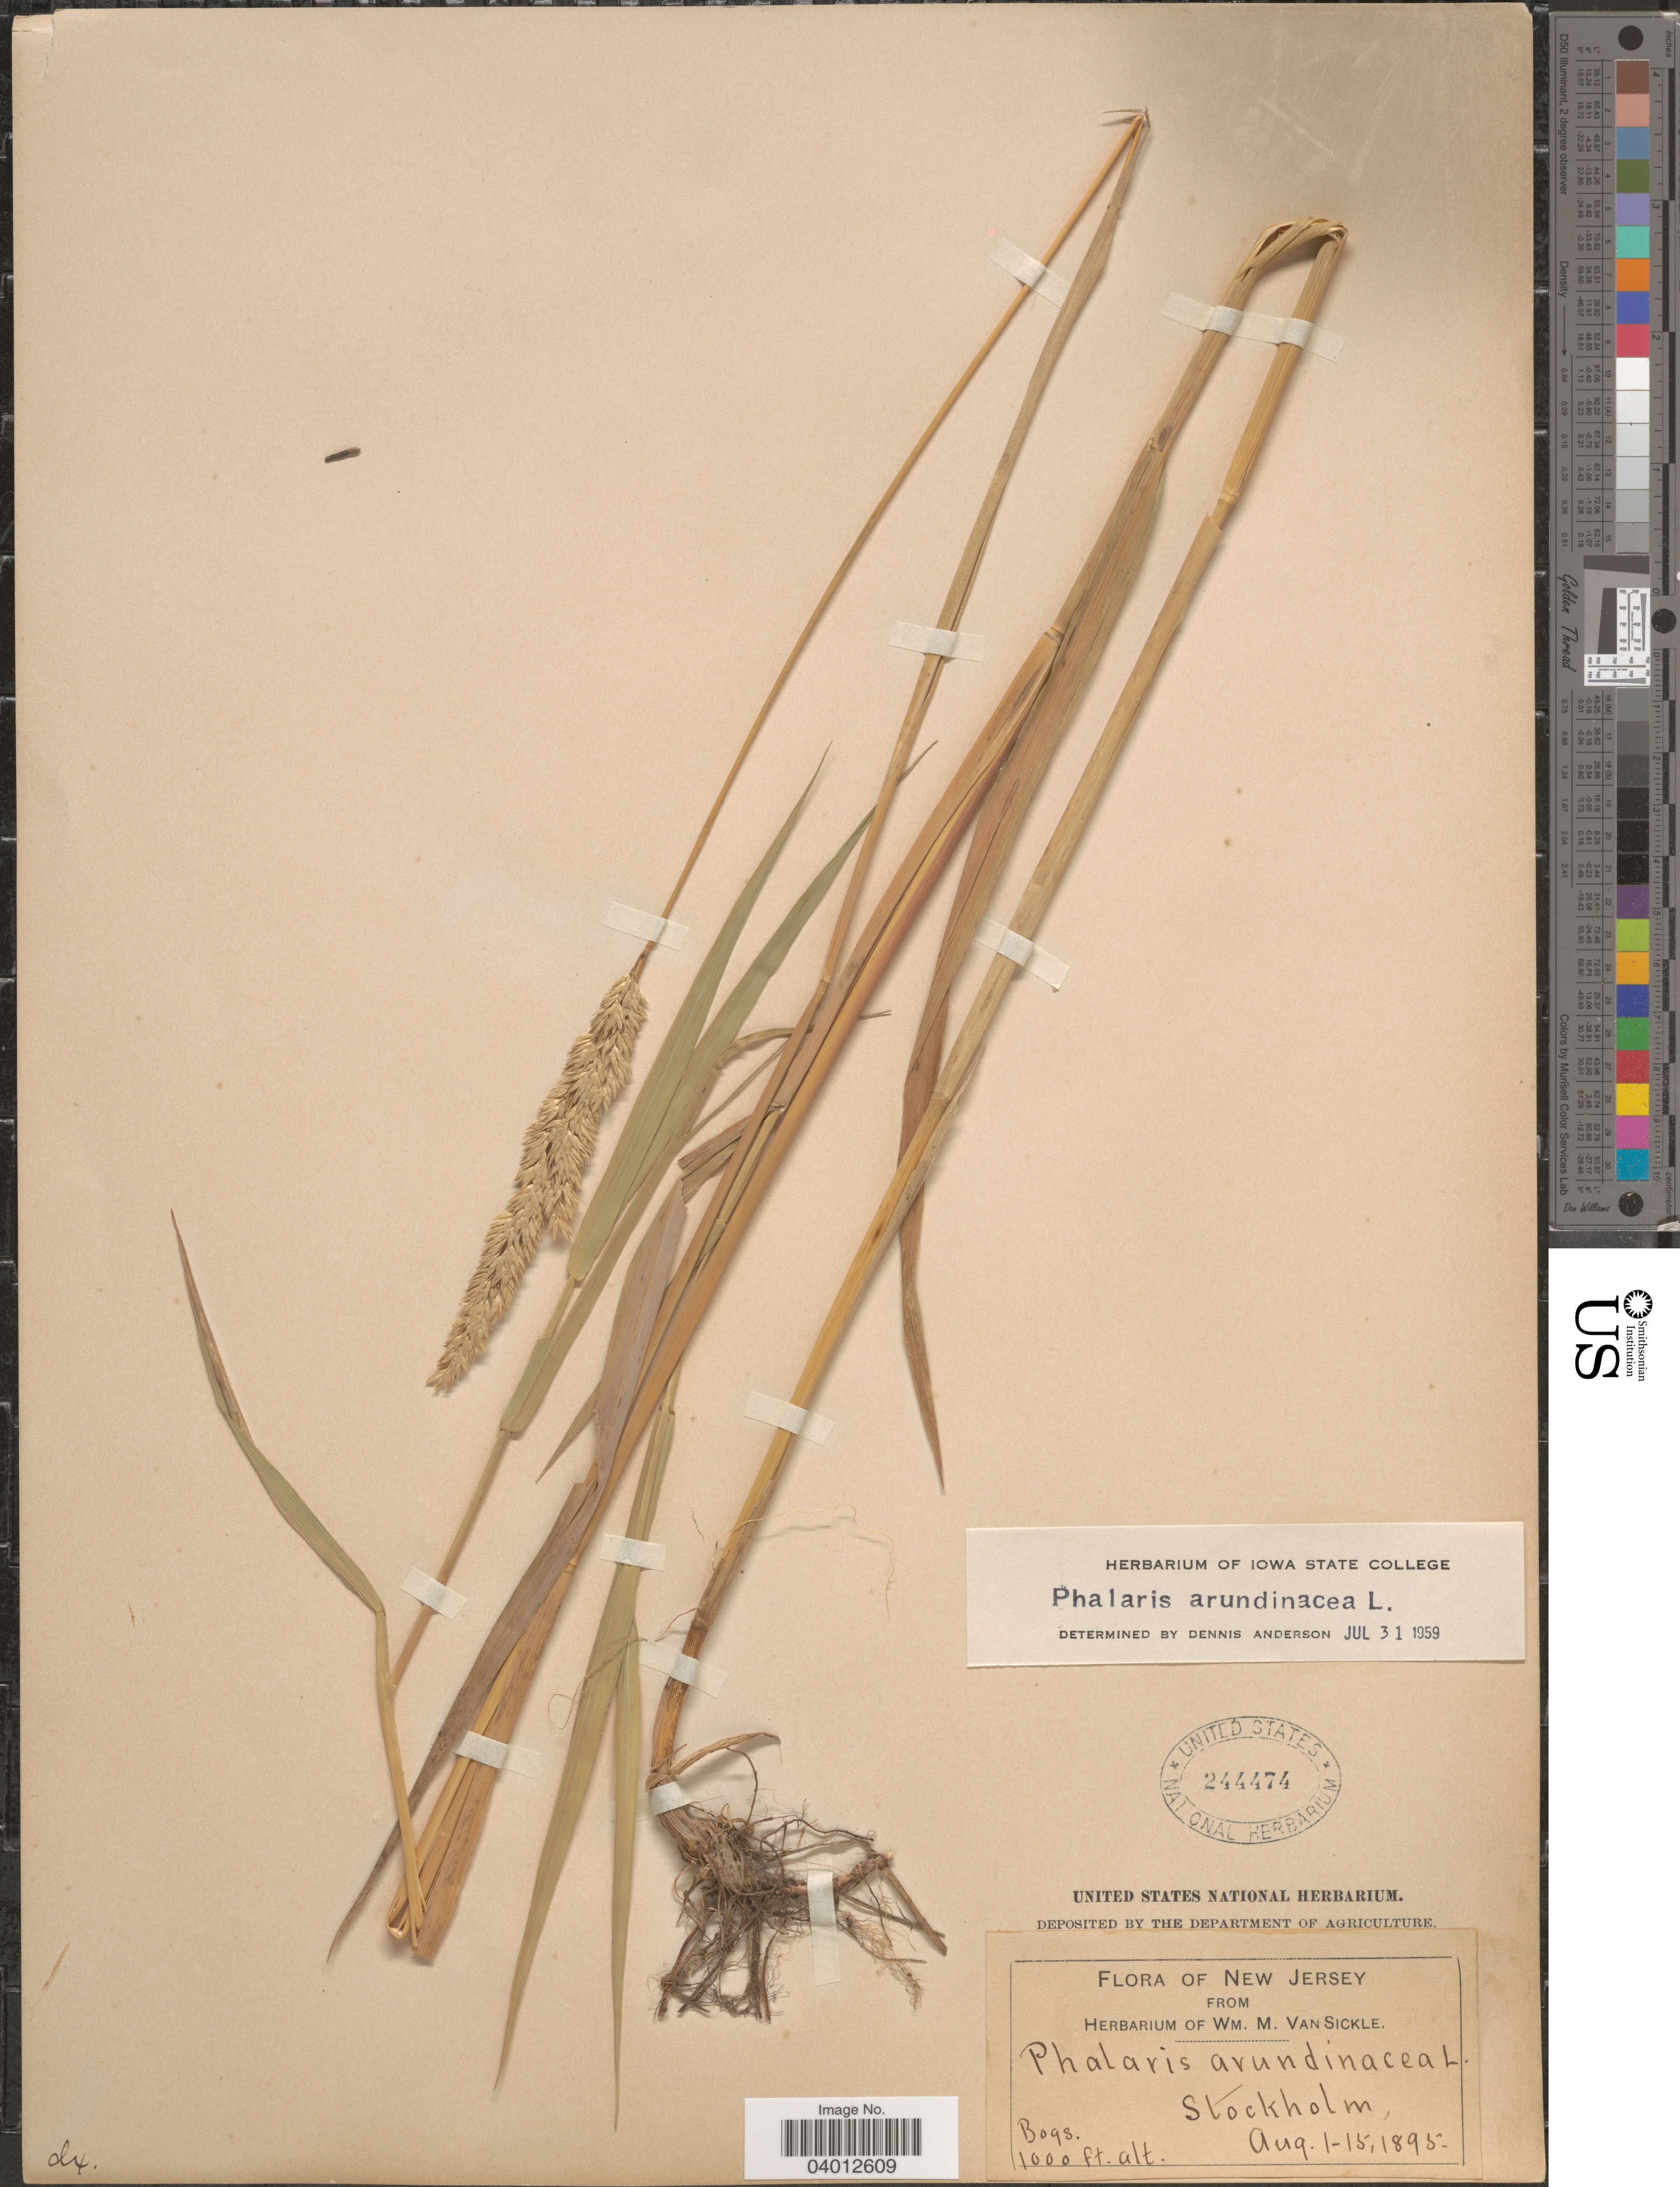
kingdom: Plantae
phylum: Tracheophyta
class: Liliopsida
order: Poales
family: Poaceae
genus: Phalaris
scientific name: Phalaris arundinacea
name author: L.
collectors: ex herb. Wm. M. Van Sickle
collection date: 1895-08-01/1895-08-15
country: United States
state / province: New Jersey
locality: Stockholm.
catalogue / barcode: US 244474